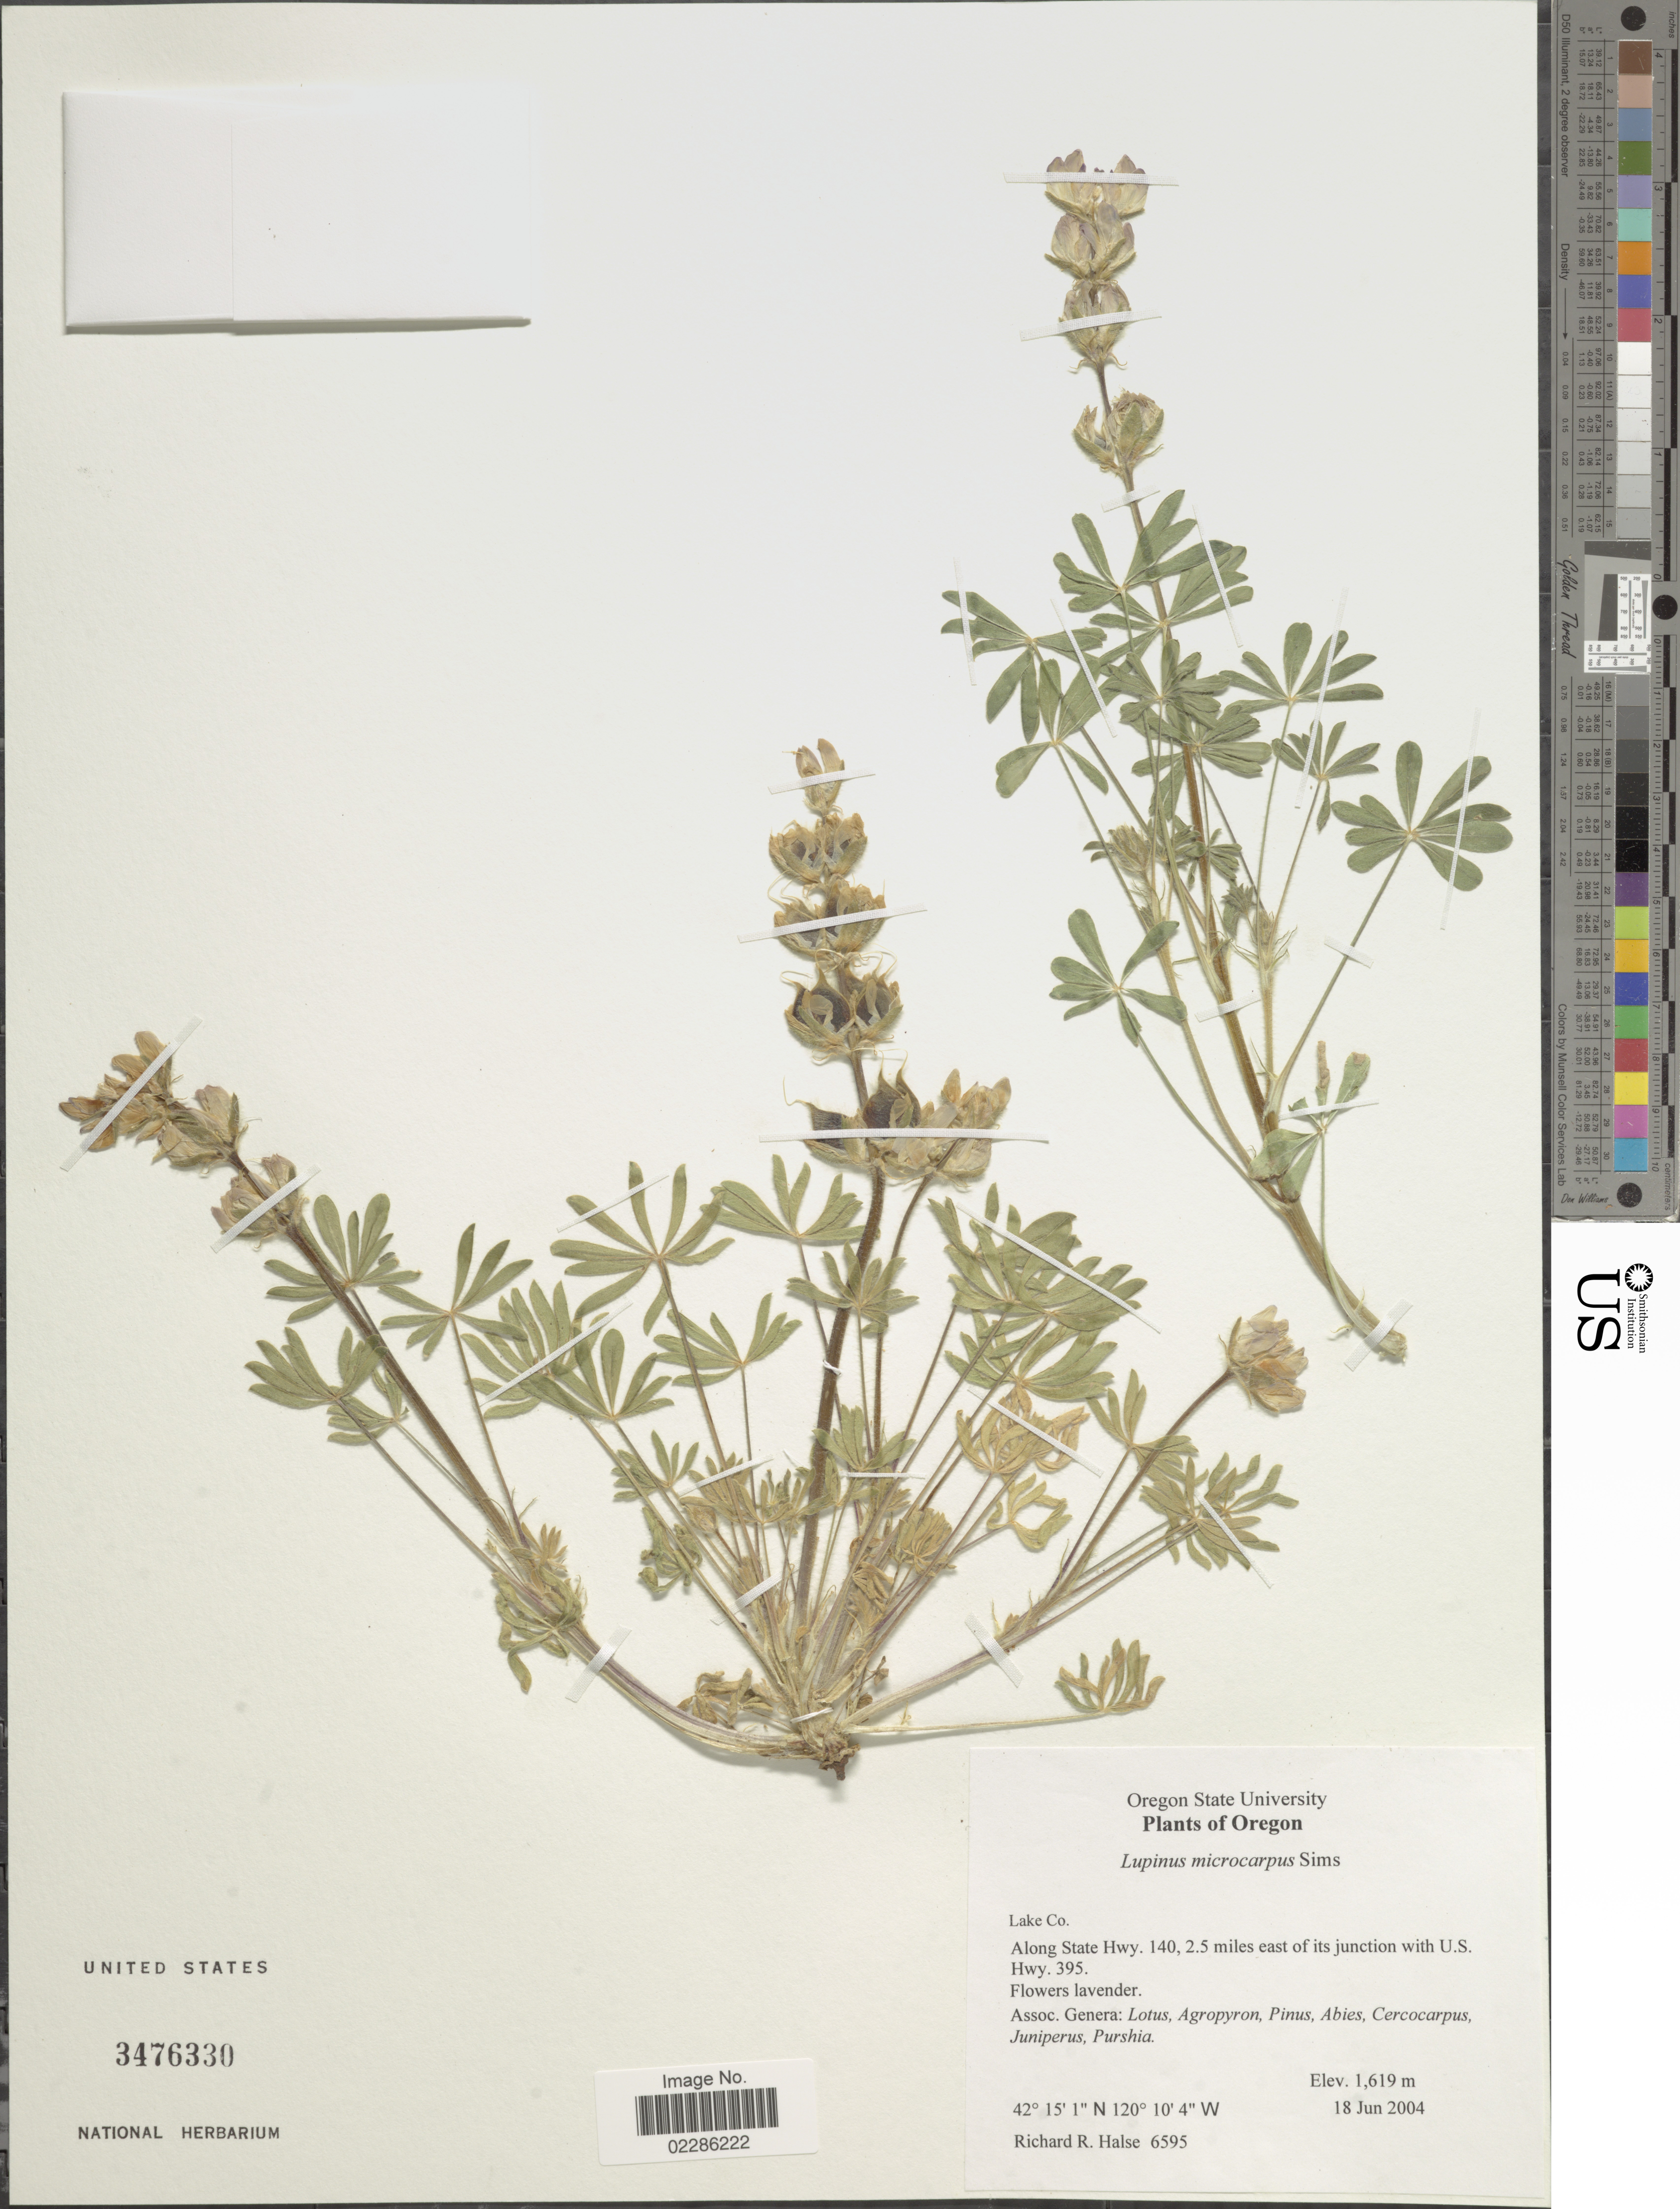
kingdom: Plantae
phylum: Tracheophyta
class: Magnoliopsida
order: Fabales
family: Fabaceae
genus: Lupinus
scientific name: Lupinus microcarpus var. microcarpus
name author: Sims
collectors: R. Halse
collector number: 6595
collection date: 2004-06-18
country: United States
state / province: Oregon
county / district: Lake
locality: Lake Co, Along State Hwy. 140, 2.5 miles east of its junction with U.S. Hwy. 395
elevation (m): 1619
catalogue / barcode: US 3476330